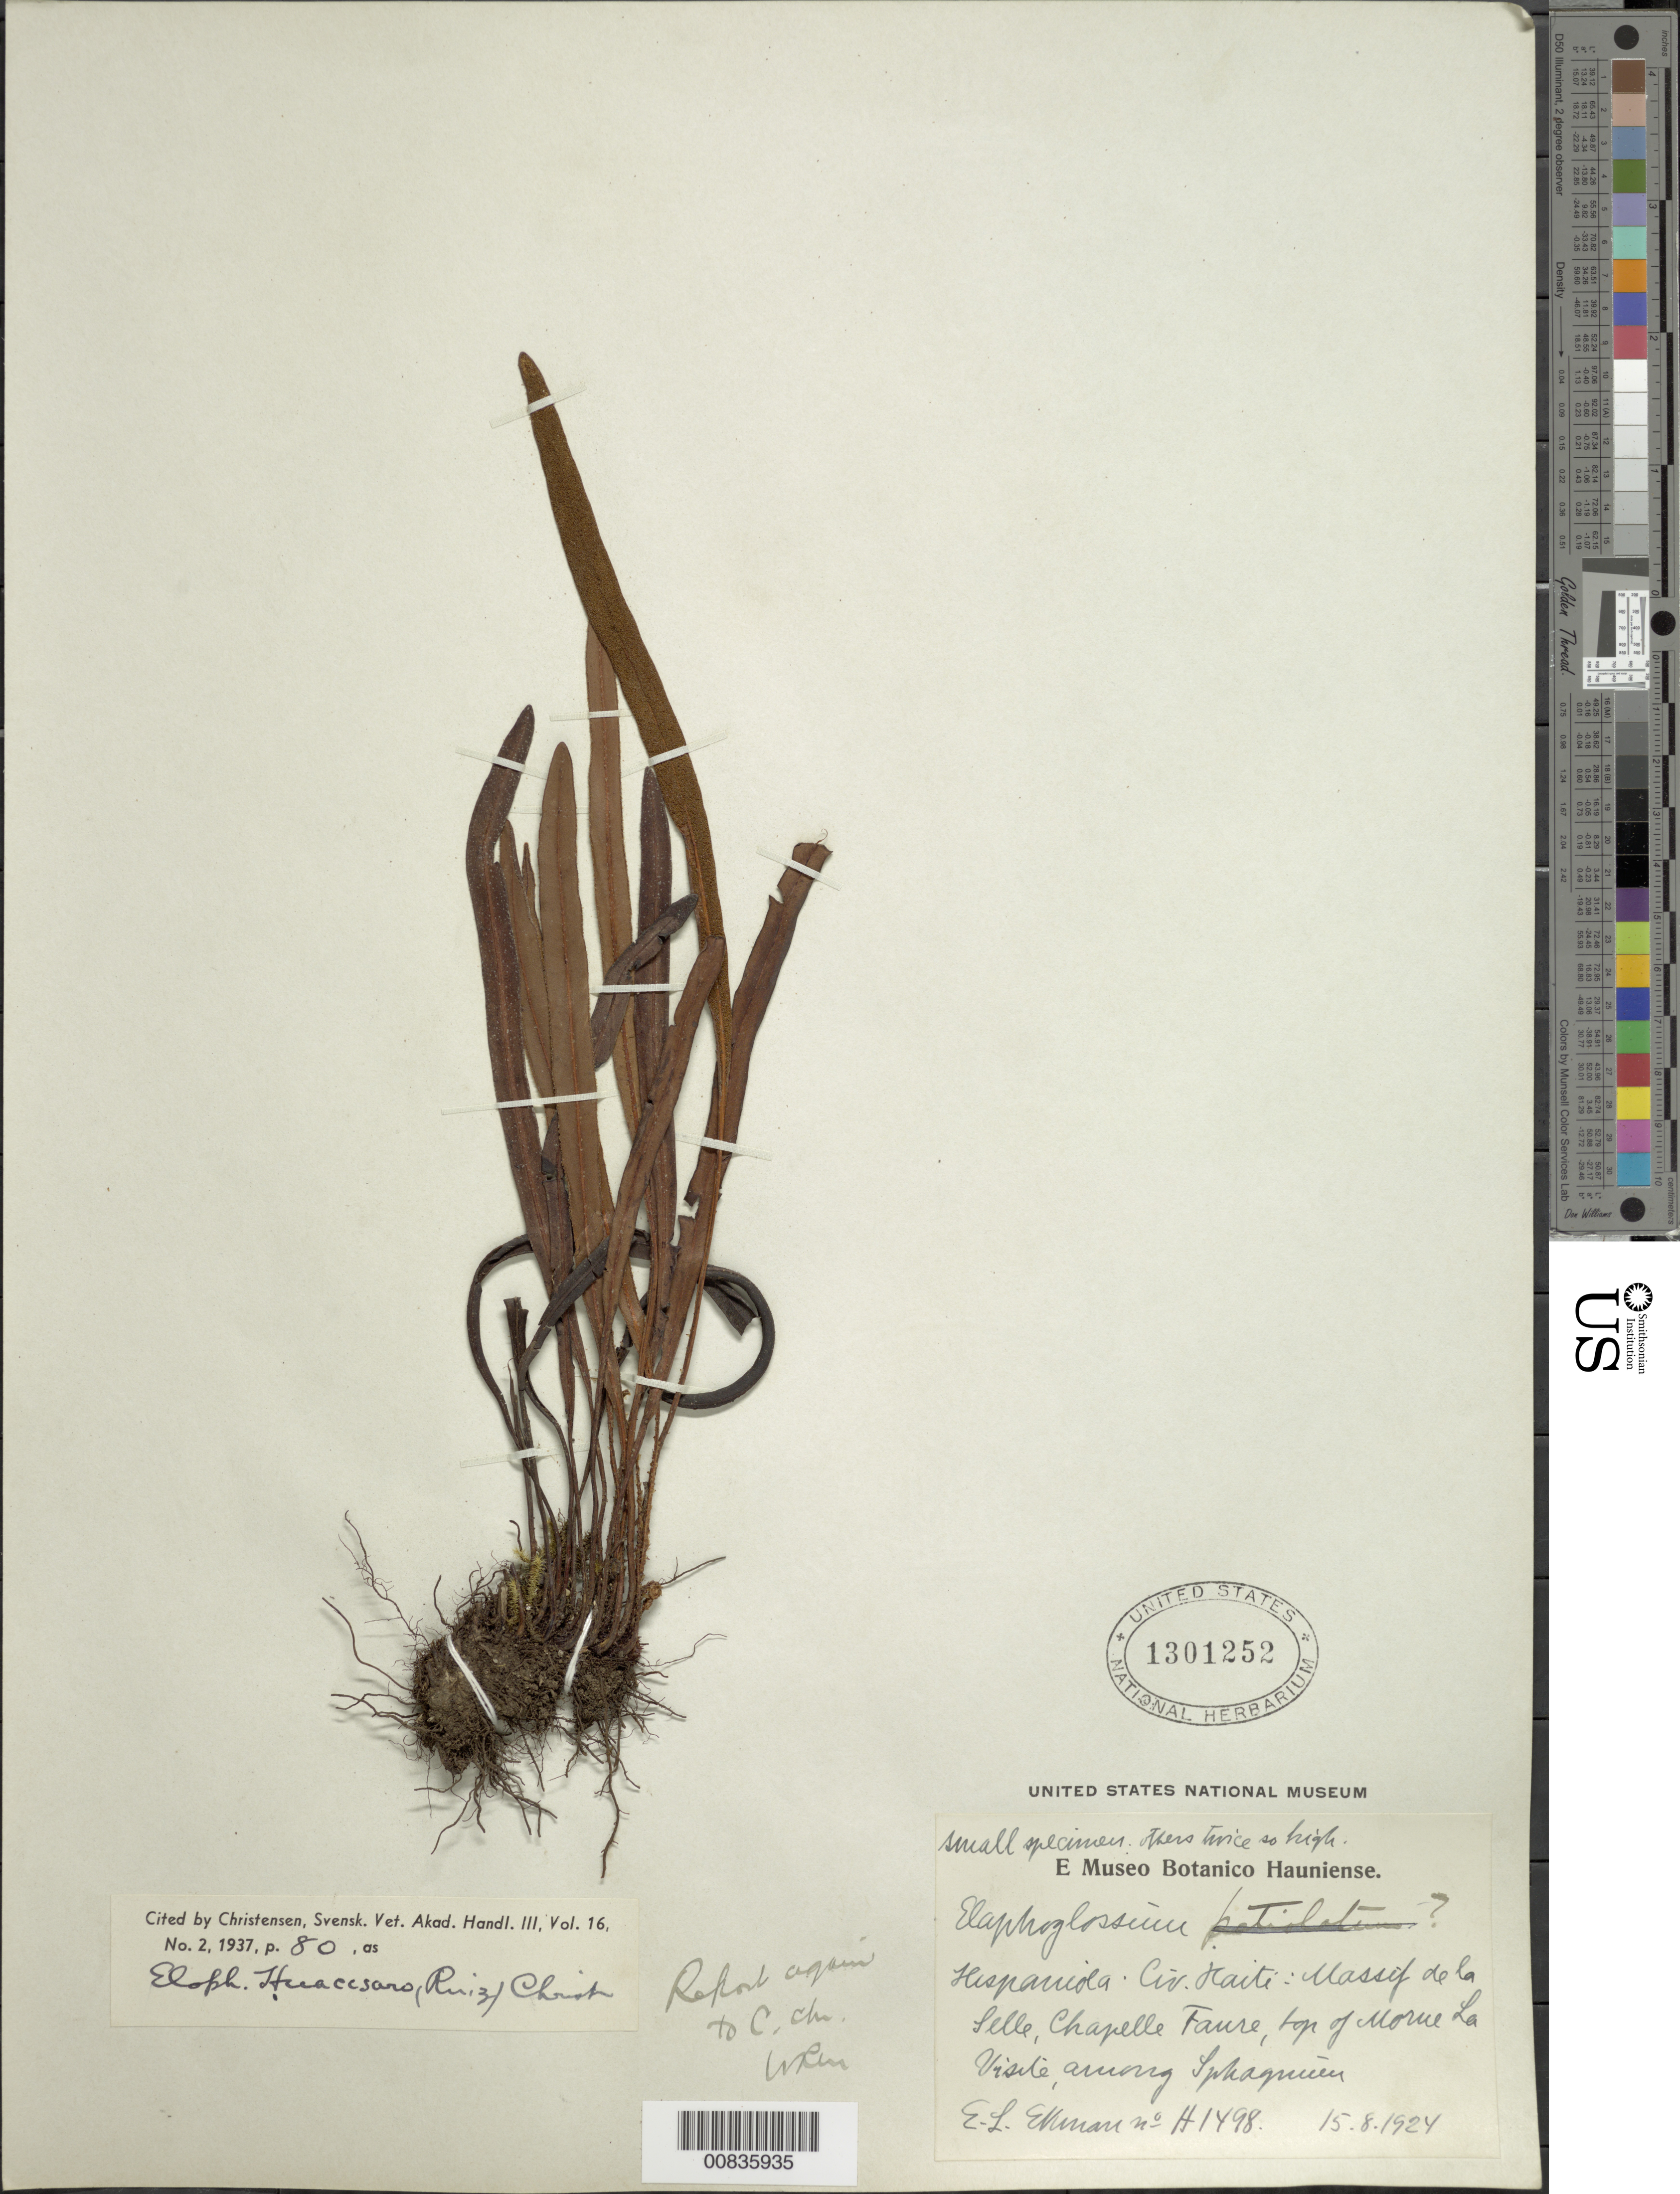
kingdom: Plantae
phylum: Tracheophyta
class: Polypodiopsida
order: Polypodiales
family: Dryopteridaceae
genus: Elaphoglossum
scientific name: Elaphoglossum huacsaro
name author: (Ruiz) Christ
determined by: Christensen, C. F. A.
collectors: E. L. Ekman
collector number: H 1498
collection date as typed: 15 Aug 1924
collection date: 1924-08-15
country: Haiti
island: Hispaniola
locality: Massif de la Selle, Chapelle Faure, top of Morne La Visite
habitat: In Sphagnum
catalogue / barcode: US 1301252